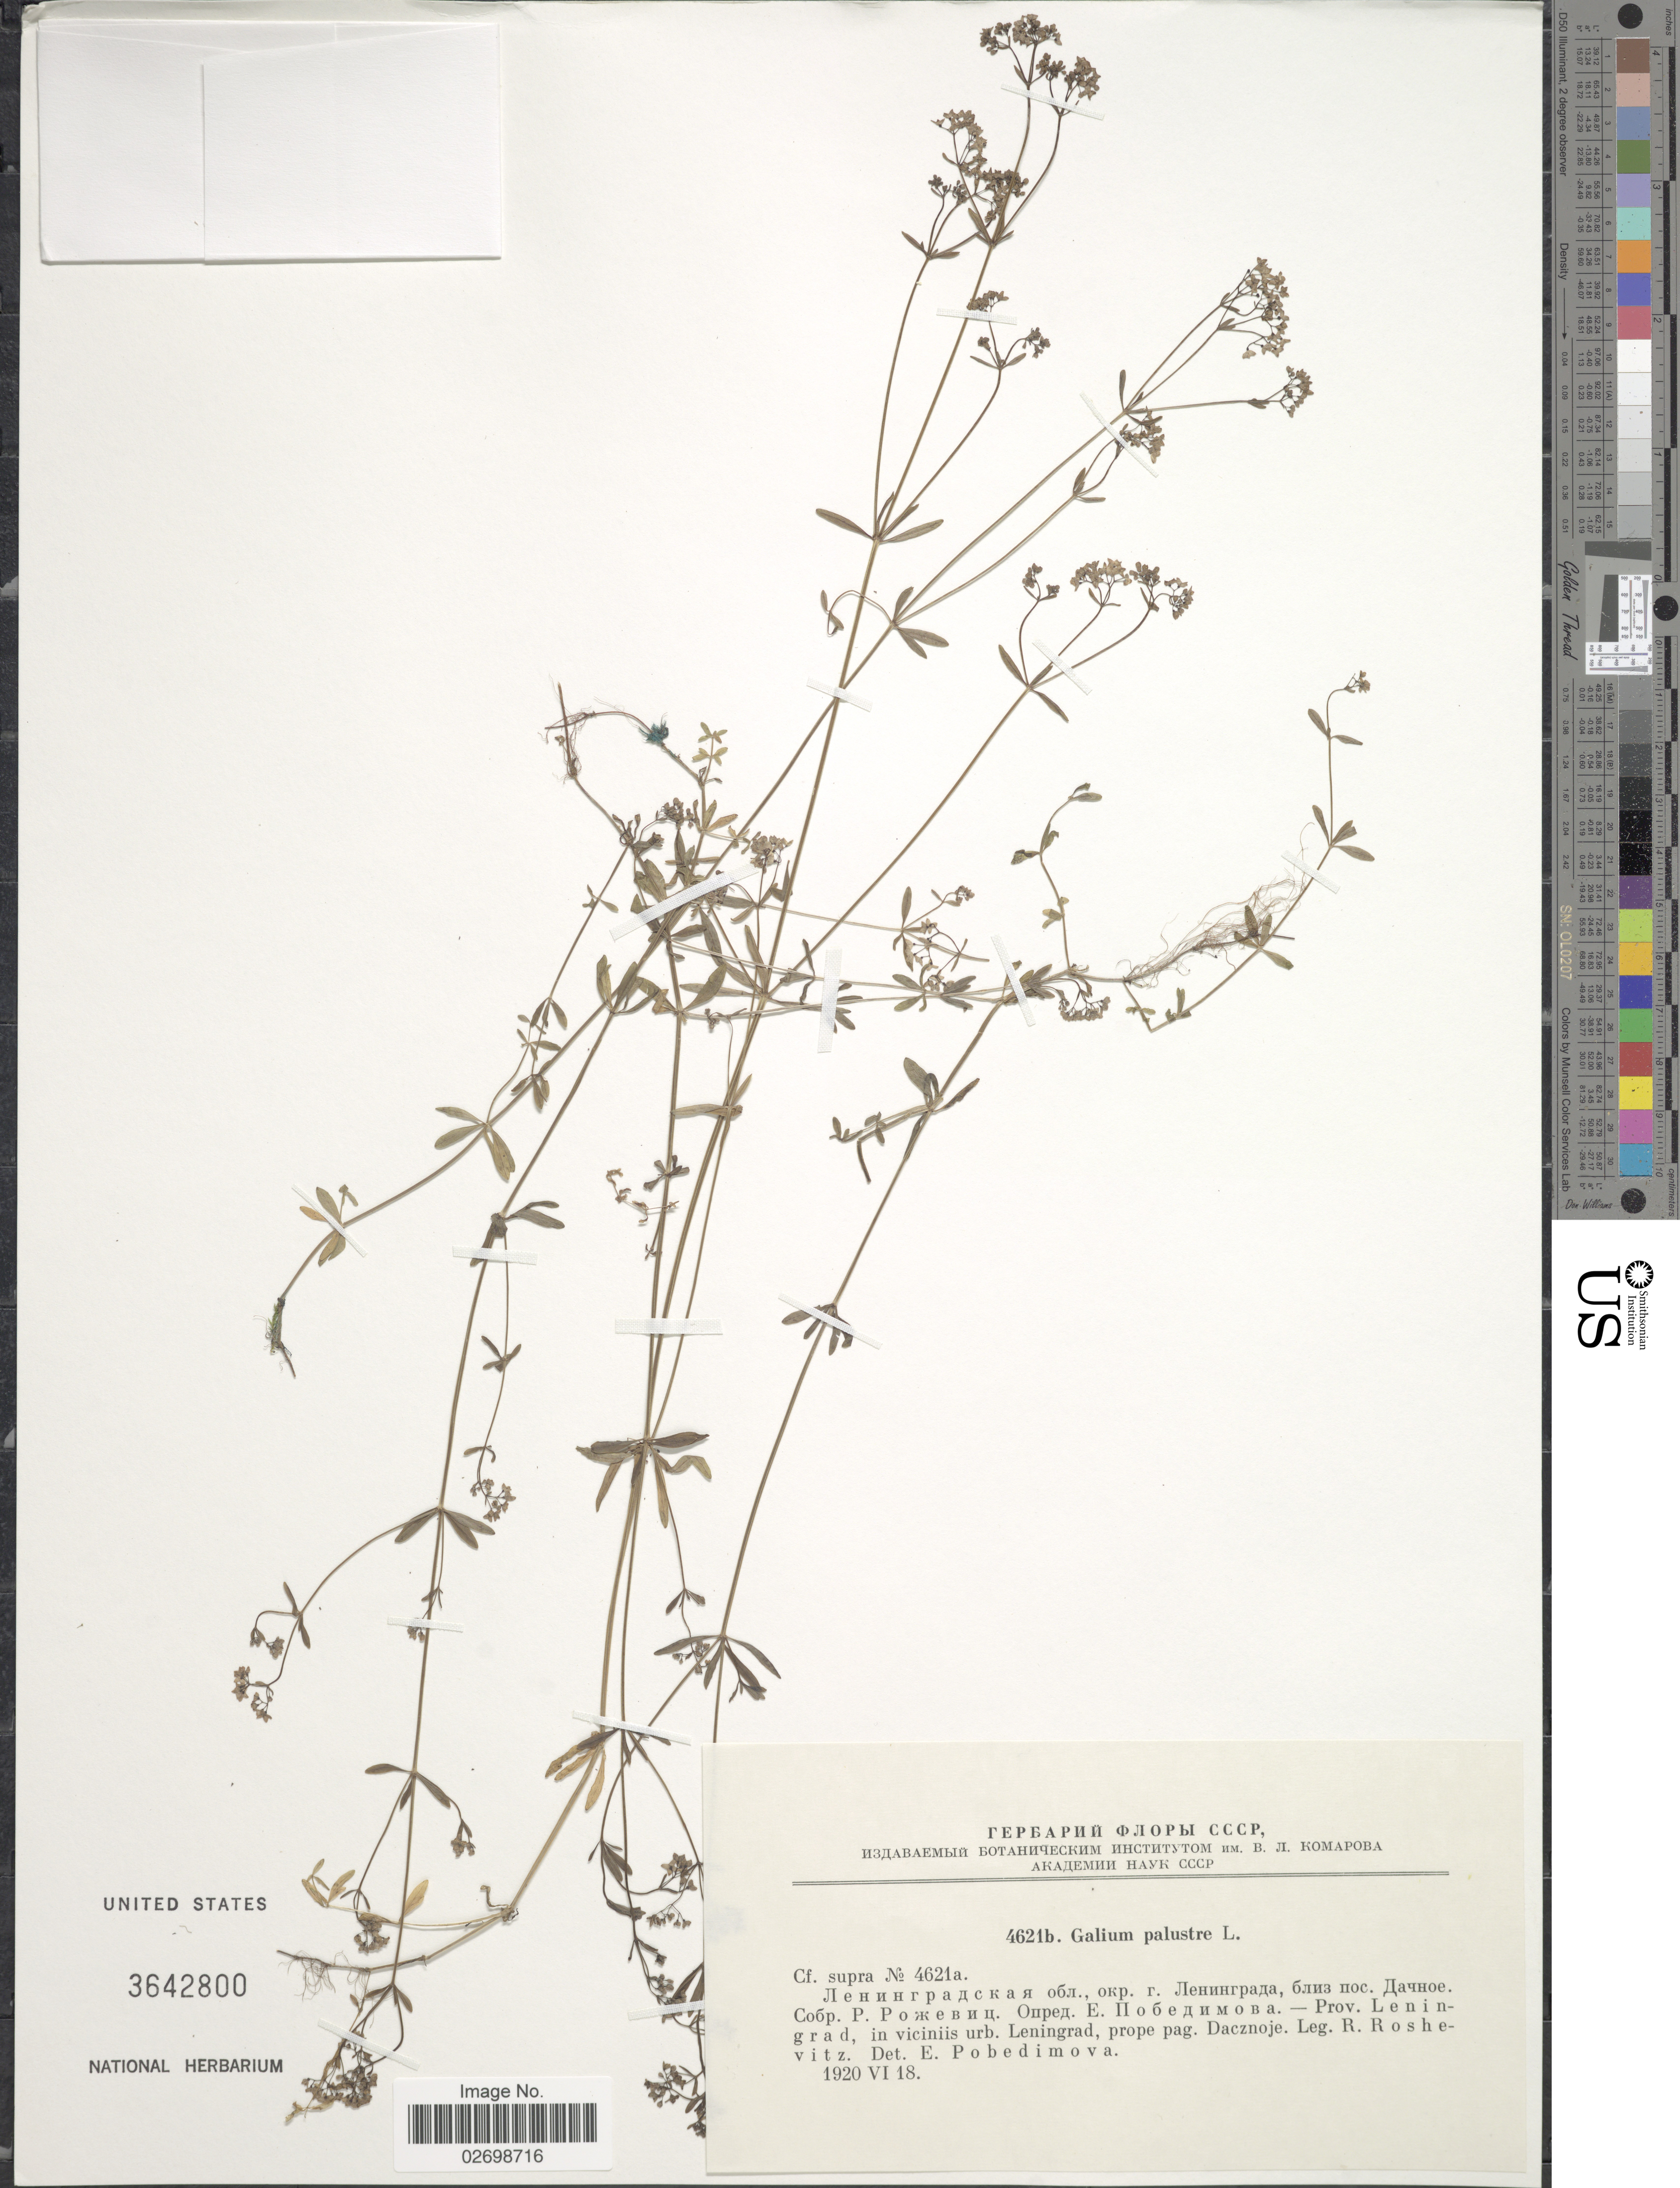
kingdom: Plantae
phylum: Tracheophyta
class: Magnoliopsida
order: Gentianales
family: Rubiaceae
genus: Galium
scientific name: Galium palustre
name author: L.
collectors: R. J. Roshevitz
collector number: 4621b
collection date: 1920-06-18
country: Russian Federation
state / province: St. Petersburg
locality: Prov. Leningrad, in viciniis urb. Leningrad, prope pag. Dacznoje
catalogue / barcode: US 3642800